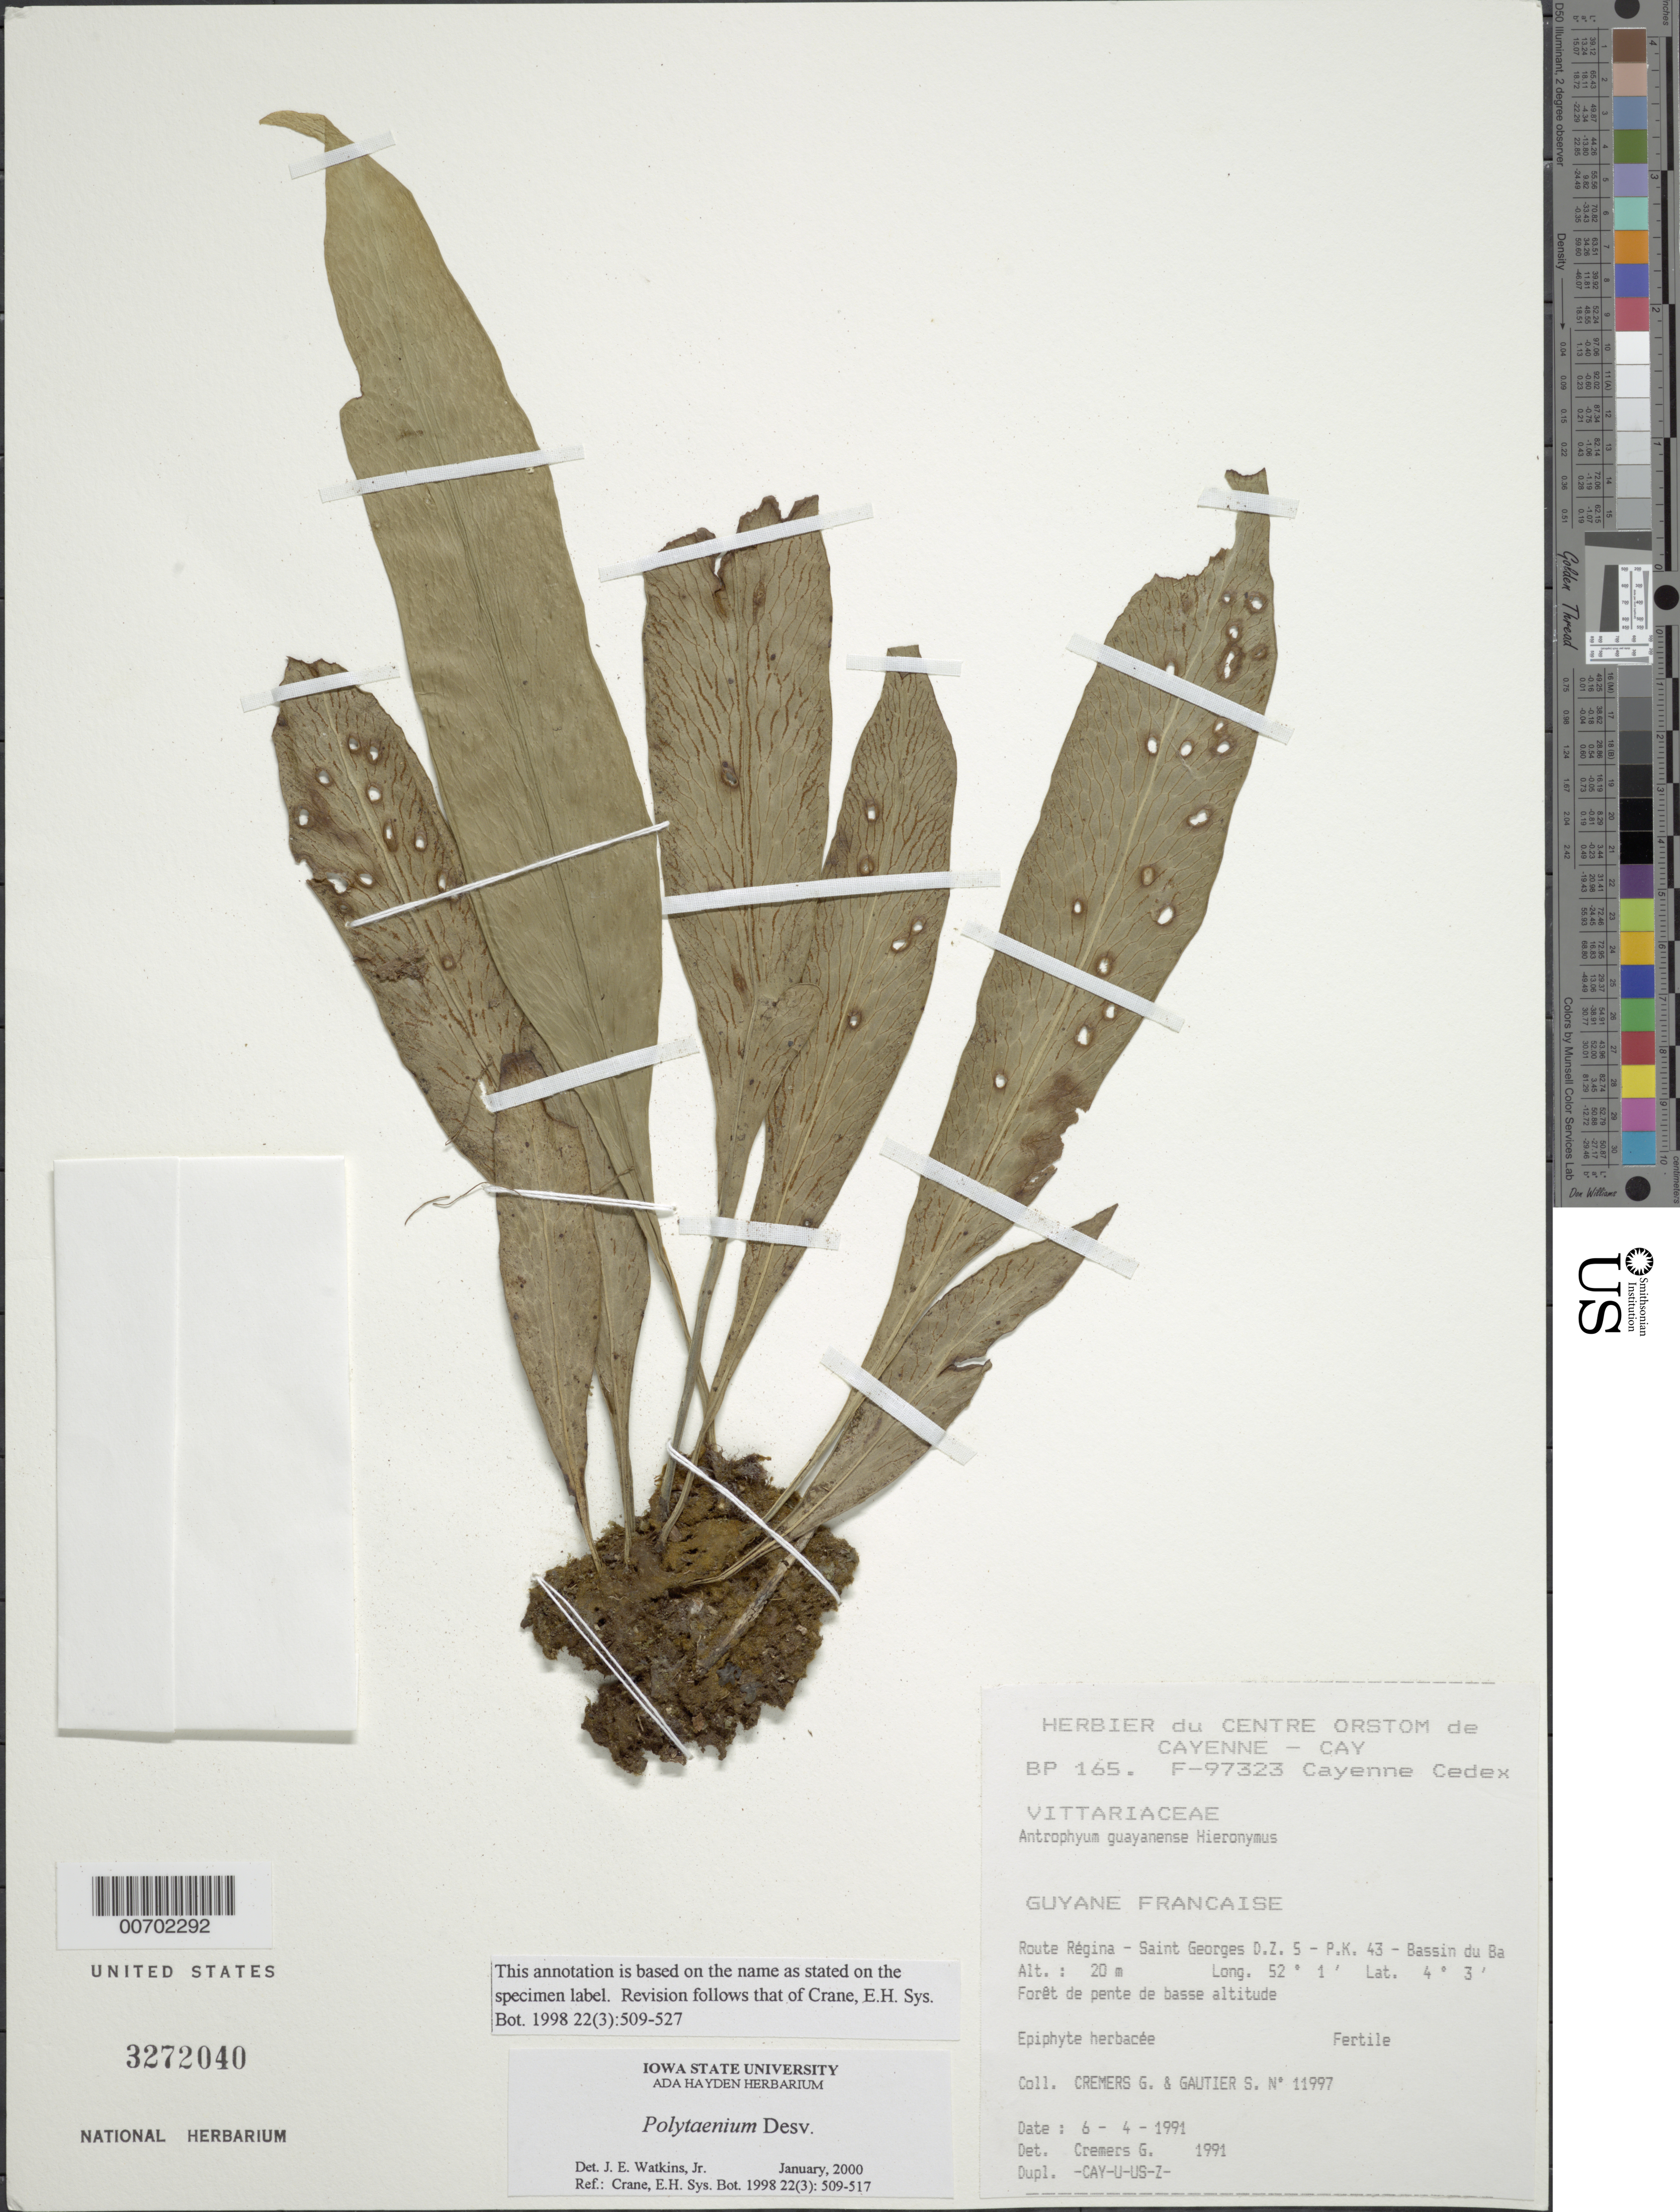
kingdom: Plantae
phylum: Tracheophyta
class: Polypodiopsida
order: Polypodiales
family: Pteridaceae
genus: Polytaenium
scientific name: Polytaenium guayanense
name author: (Hieron.) Alston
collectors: G. Cremers & S. Gautier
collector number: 11997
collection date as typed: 6-Apr-91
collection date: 1991-04-06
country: French Guiana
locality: Route Régina, Saint Georges, DZ 5-PK43, Bassin de l'Approuague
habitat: Low slope forest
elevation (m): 20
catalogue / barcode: US 3272040